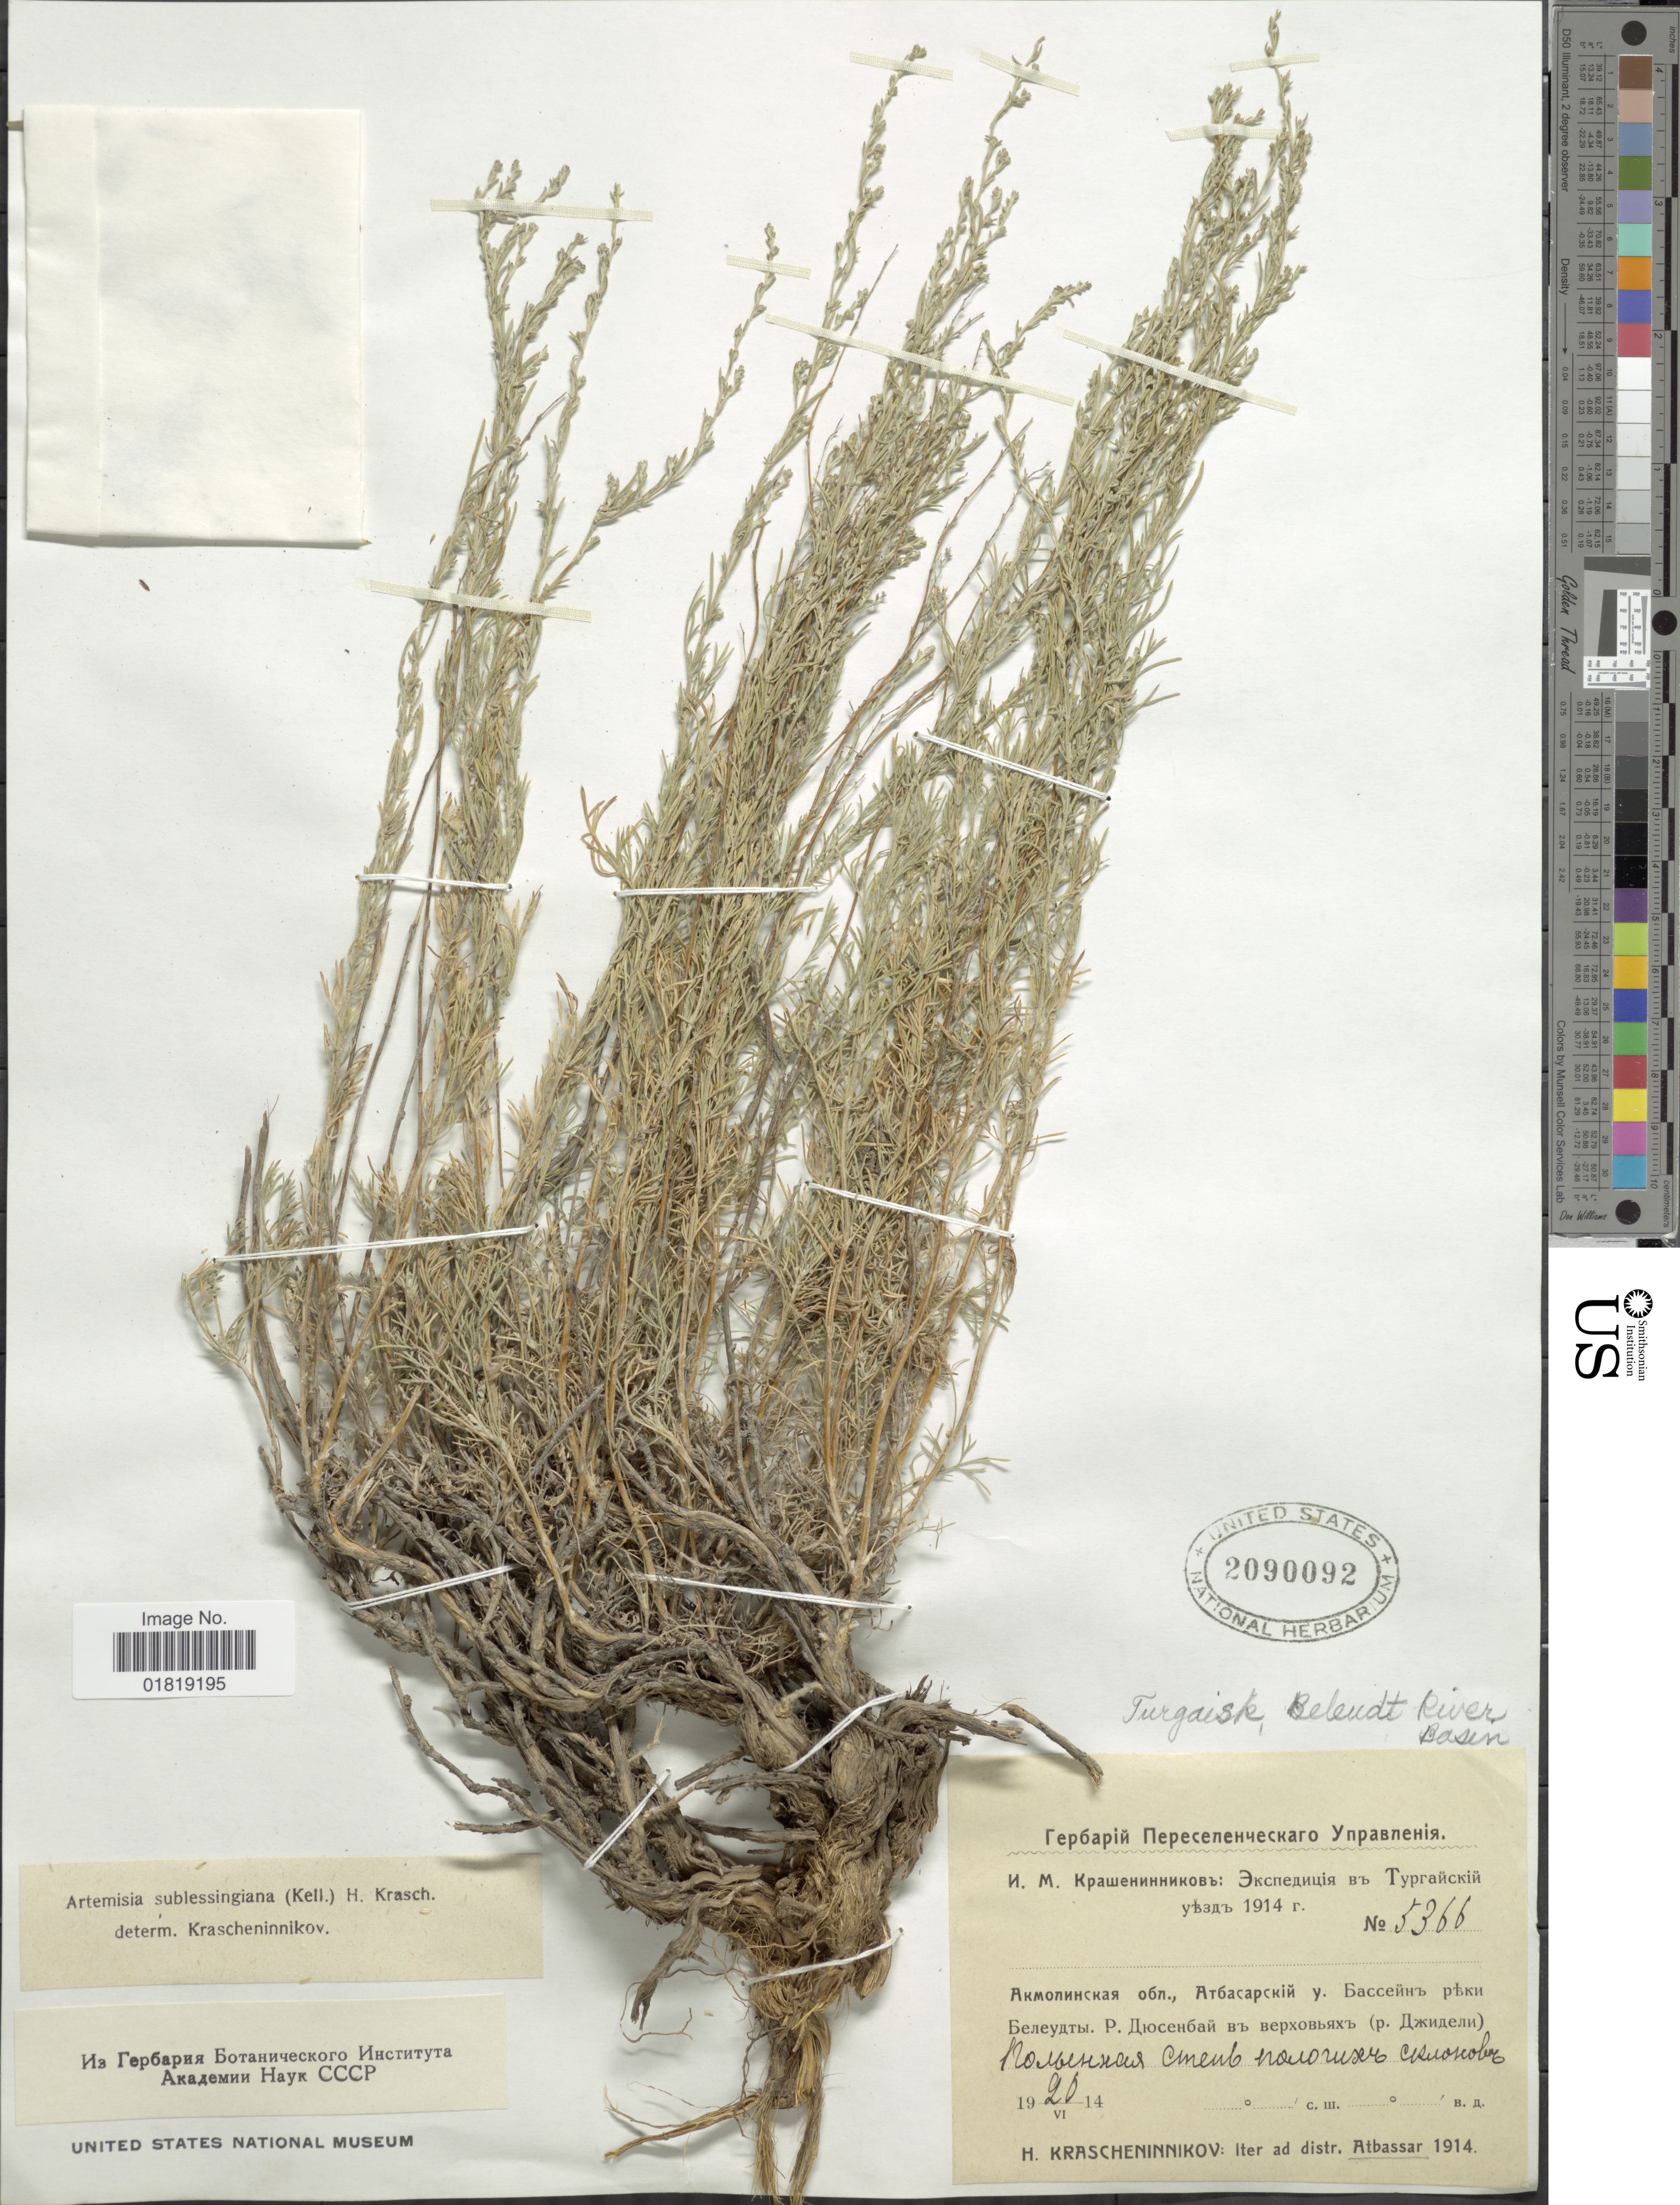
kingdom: Plantae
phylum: Tracheophyta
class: Magnoliopsida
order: Asterales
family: Asteraceae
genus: Artemisia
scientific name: Artemisia sublessingiana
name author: Krasch. ex Poljakov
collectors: H. Krascheninnikov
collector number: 5366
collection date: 1914-06-20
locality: Iter ad distr. Atbassar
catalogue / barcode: US 2090092